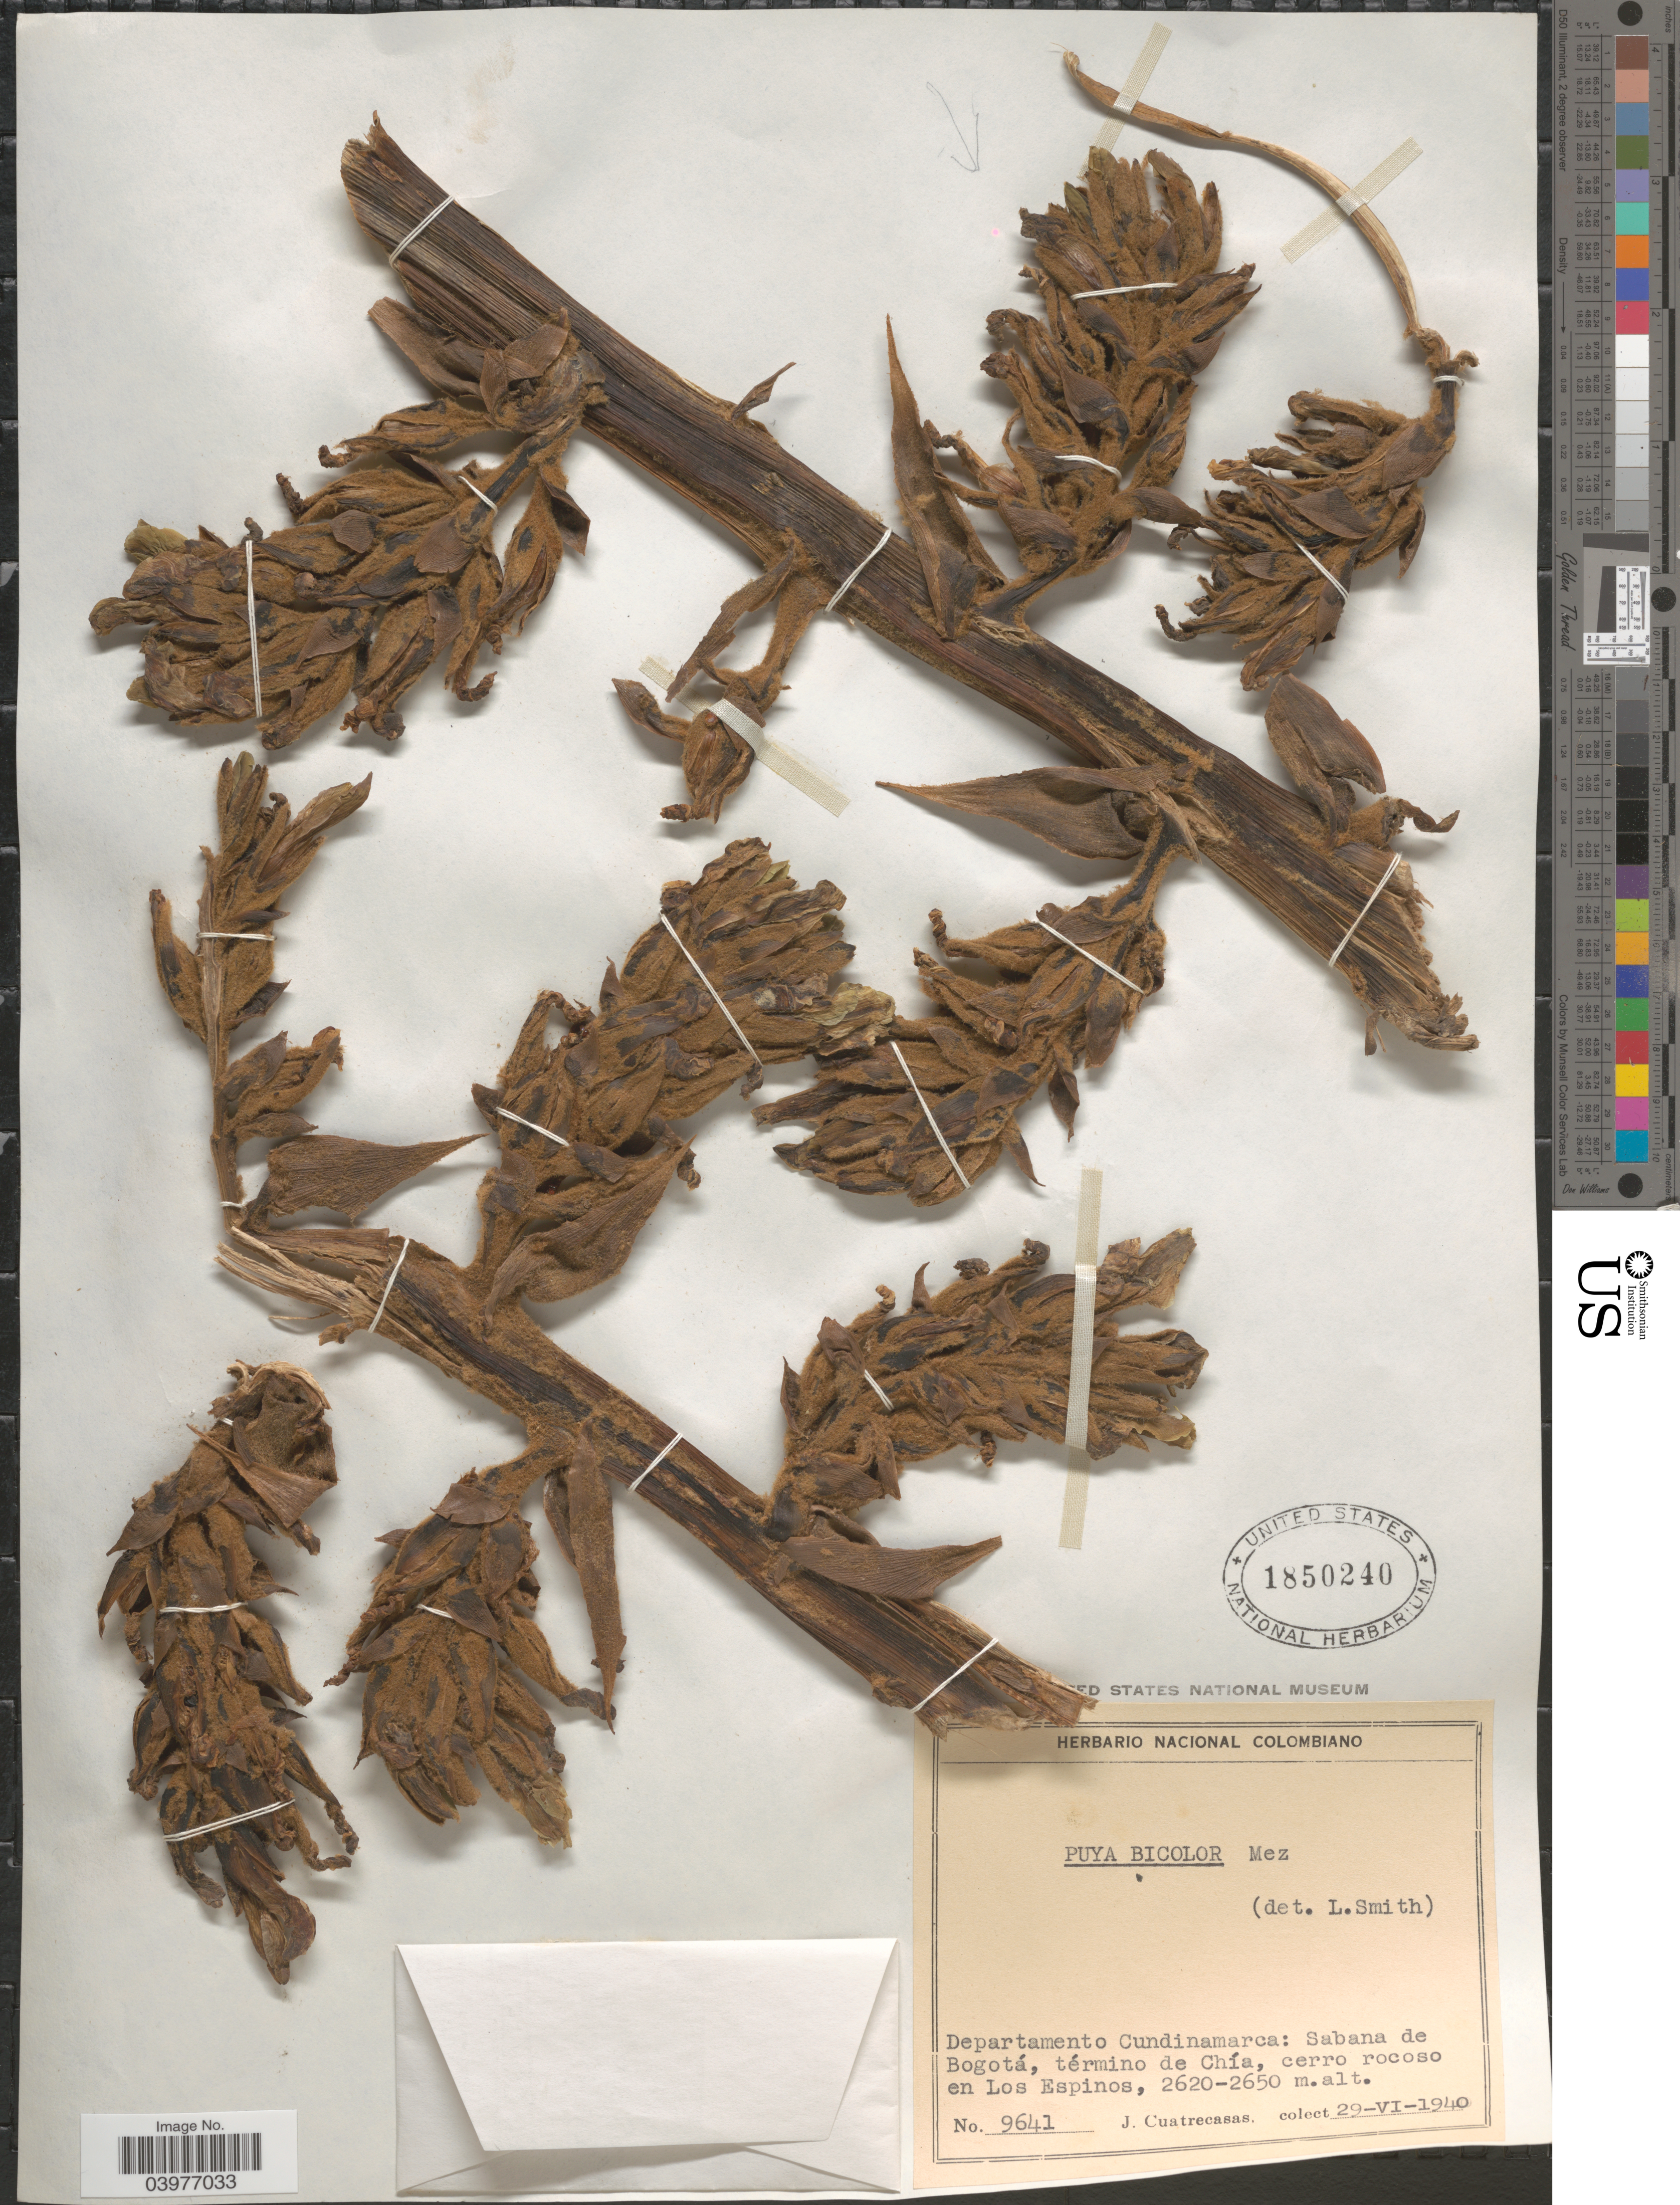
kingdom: Plantae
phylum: Tracheophyta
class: Liliopsida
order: Poales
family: Bromeliaceae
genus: Puya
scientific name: Puya bicolor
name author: Mez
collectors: J. Cuatrecasas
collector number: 9641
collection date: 1940-06-29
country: Colombia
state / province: Cundinamarca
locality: Departamento Cundinamarca: Sabana de Bogotá, término de Chía, cerro rocoso en Los Espinos.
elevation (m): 2620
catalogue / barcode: US 1850240